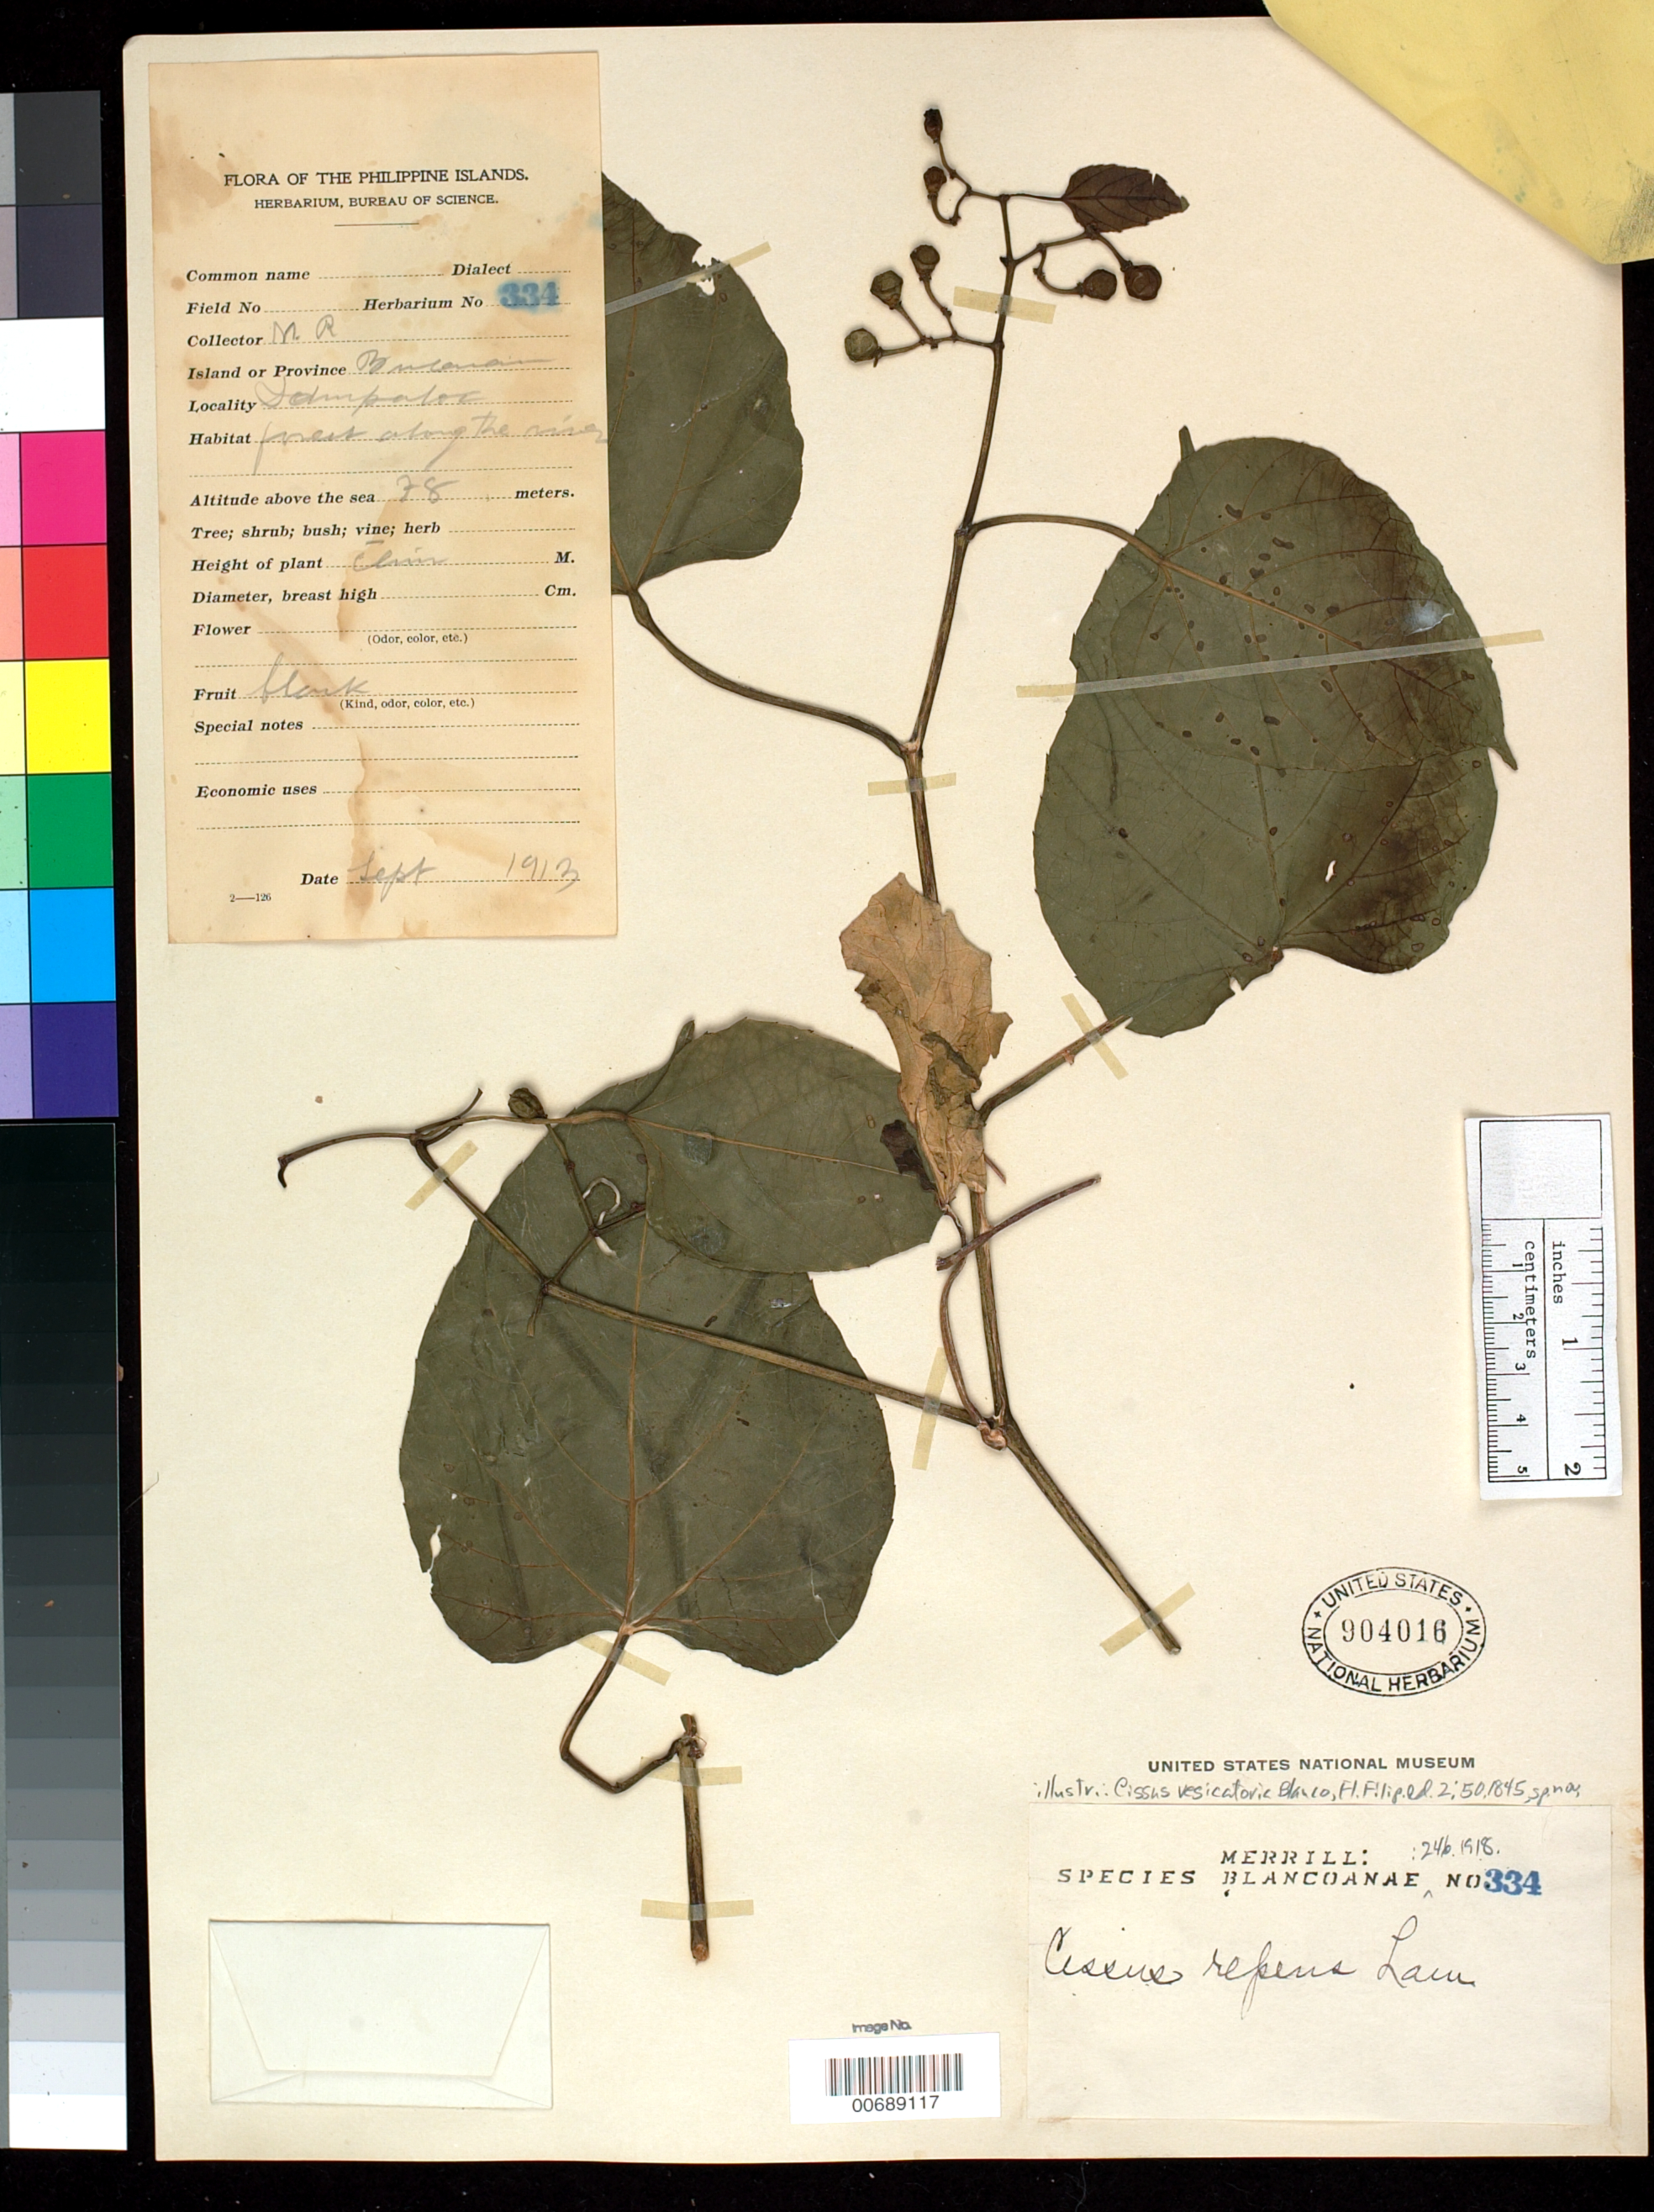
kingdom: Plantae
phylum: Tracheophyta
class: Magnoliopsida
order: Vitales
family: Vitaceae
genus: Cissus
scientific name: Cissus repens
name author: Lam.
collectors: M. Ramos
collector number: Sp. Blancoan. 0334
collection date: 1914-09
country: Philippines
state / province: Central Luzon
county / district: Bulacan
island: Luzon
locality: Sampaloc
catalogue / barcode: US 904016